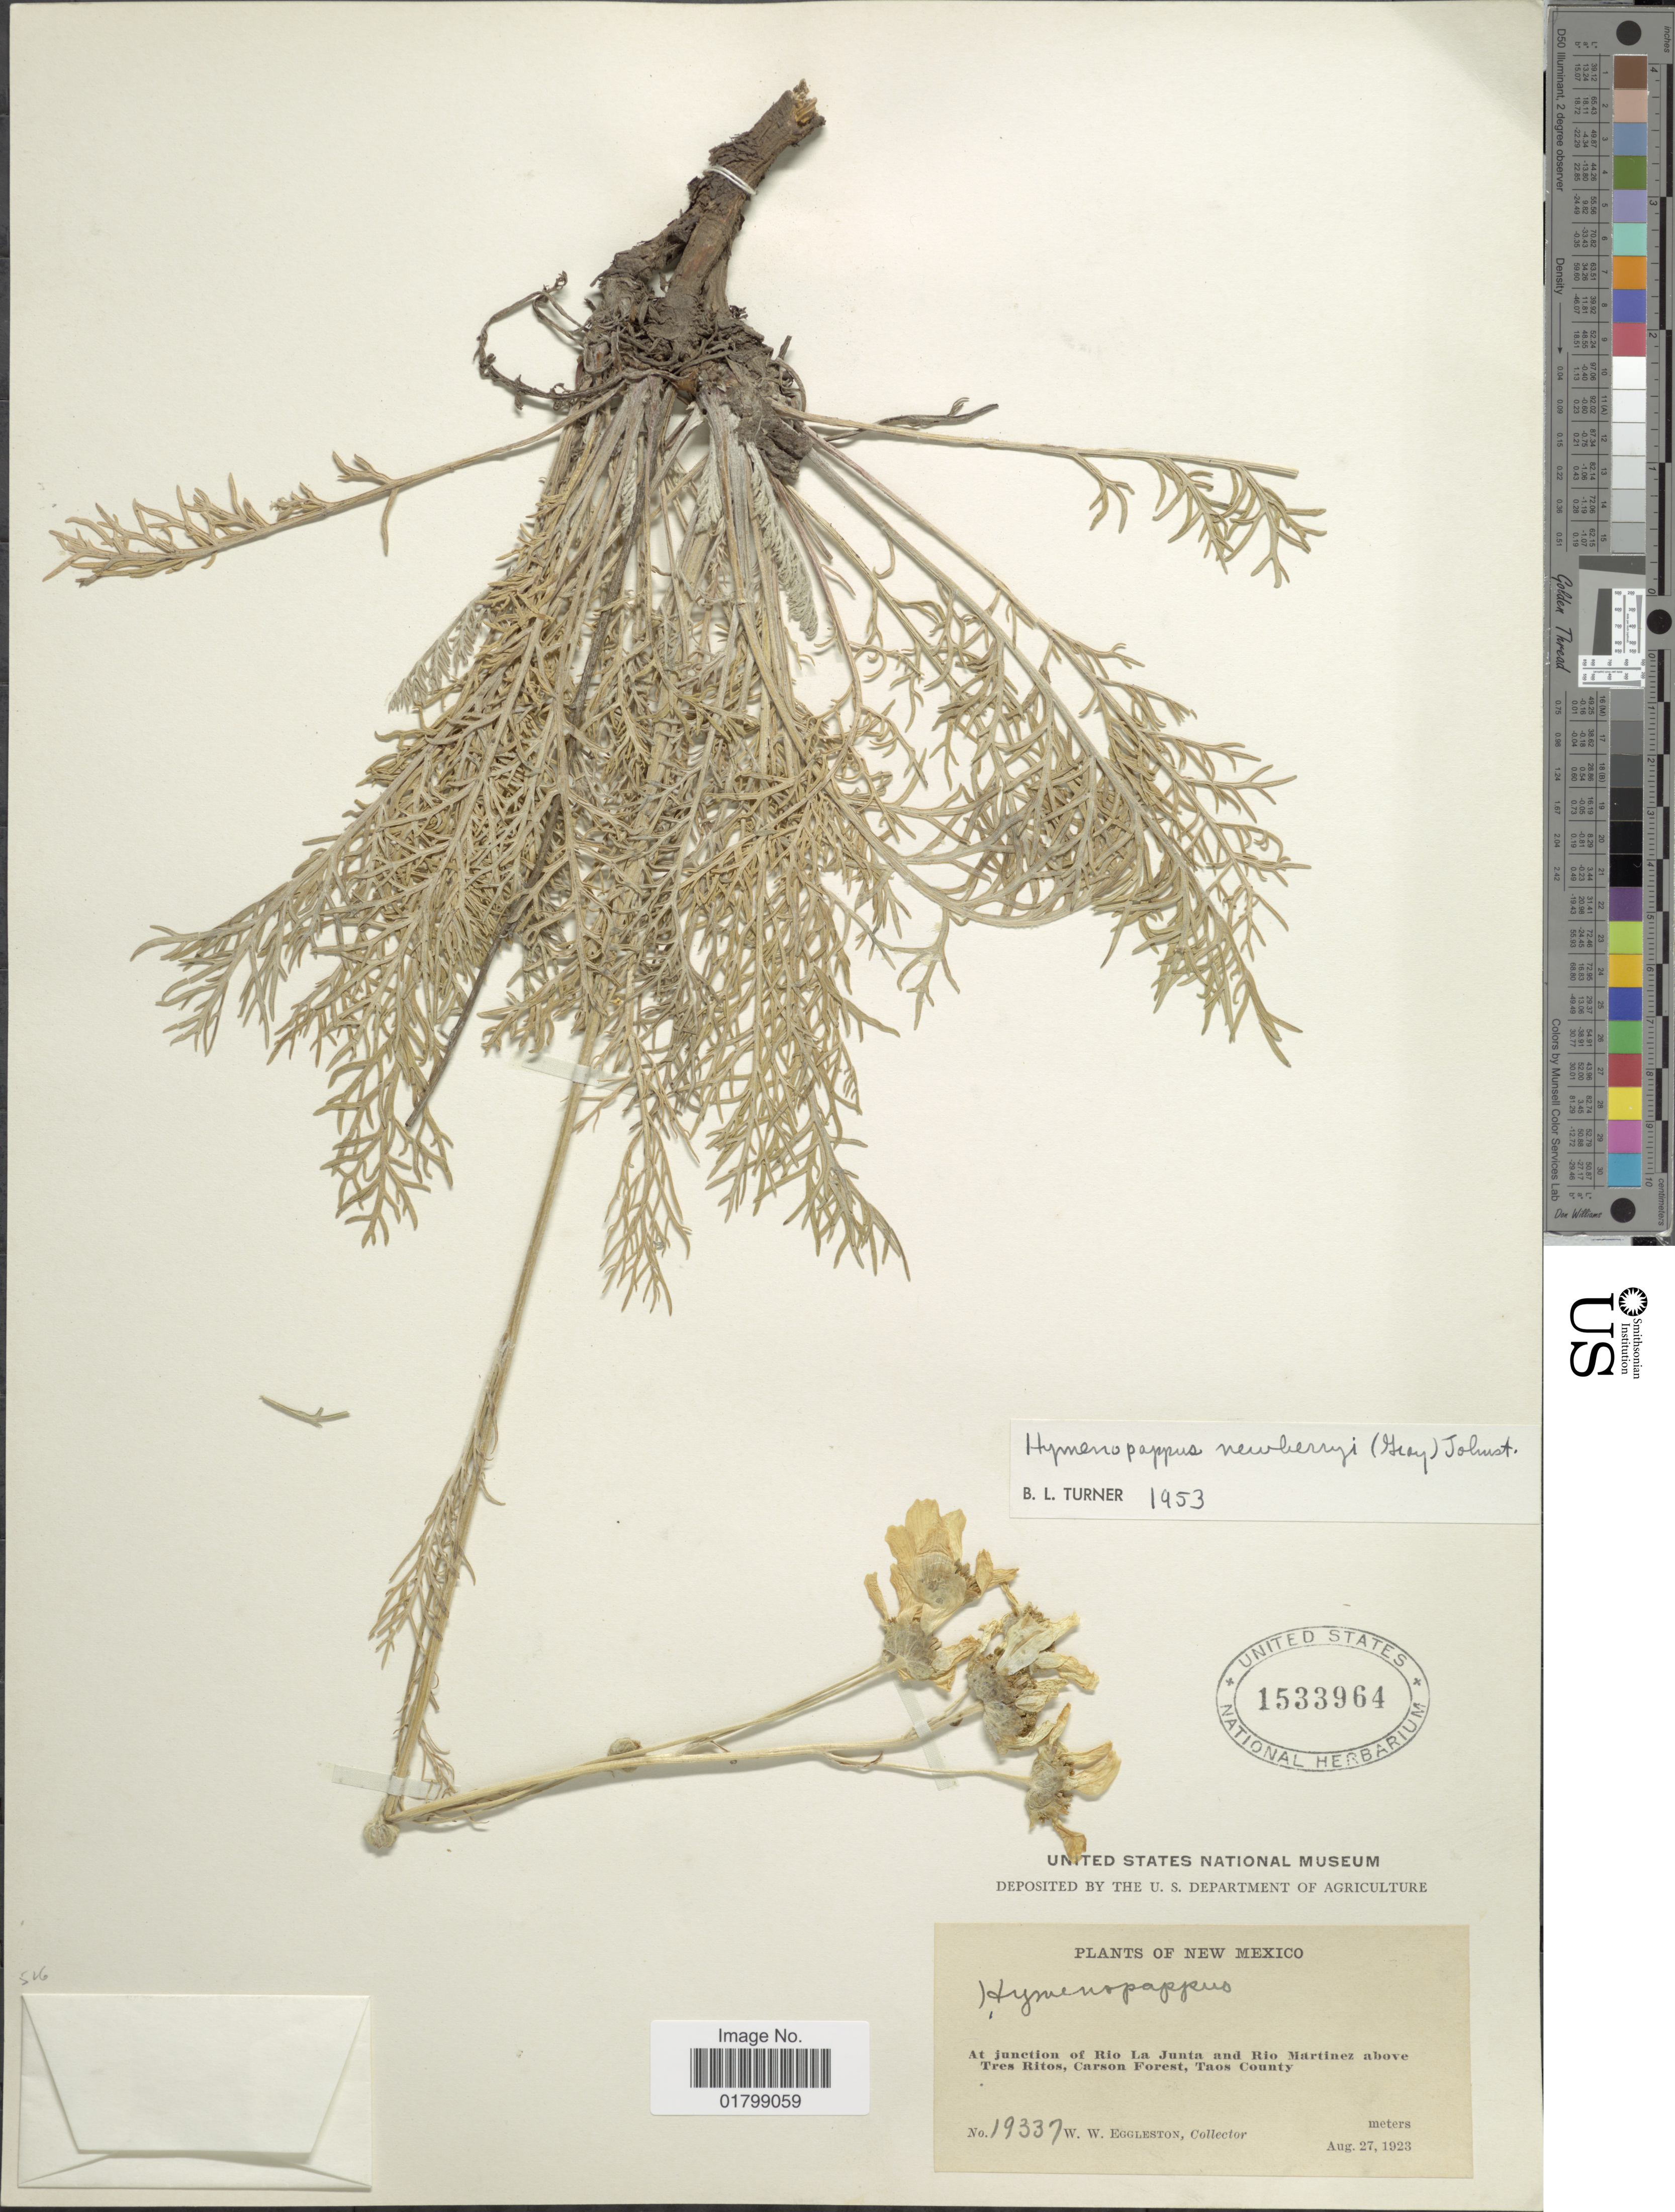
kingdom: Plantae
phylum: Tracheophyta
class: Magnoliopsida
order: Asterales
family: Asteraceae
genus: Hymenopappus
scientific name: Hymenopappus newberryi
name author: (D.D. Keck) B.L. Turner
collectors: W. W. Eggleston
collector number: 19337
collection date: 1923-08-27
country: United States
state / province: New Mexico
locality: At junction of Rio La Junta and Rio Martinez above Tres Ritos, Carson Forest, Taos County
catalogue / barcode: US 1533964